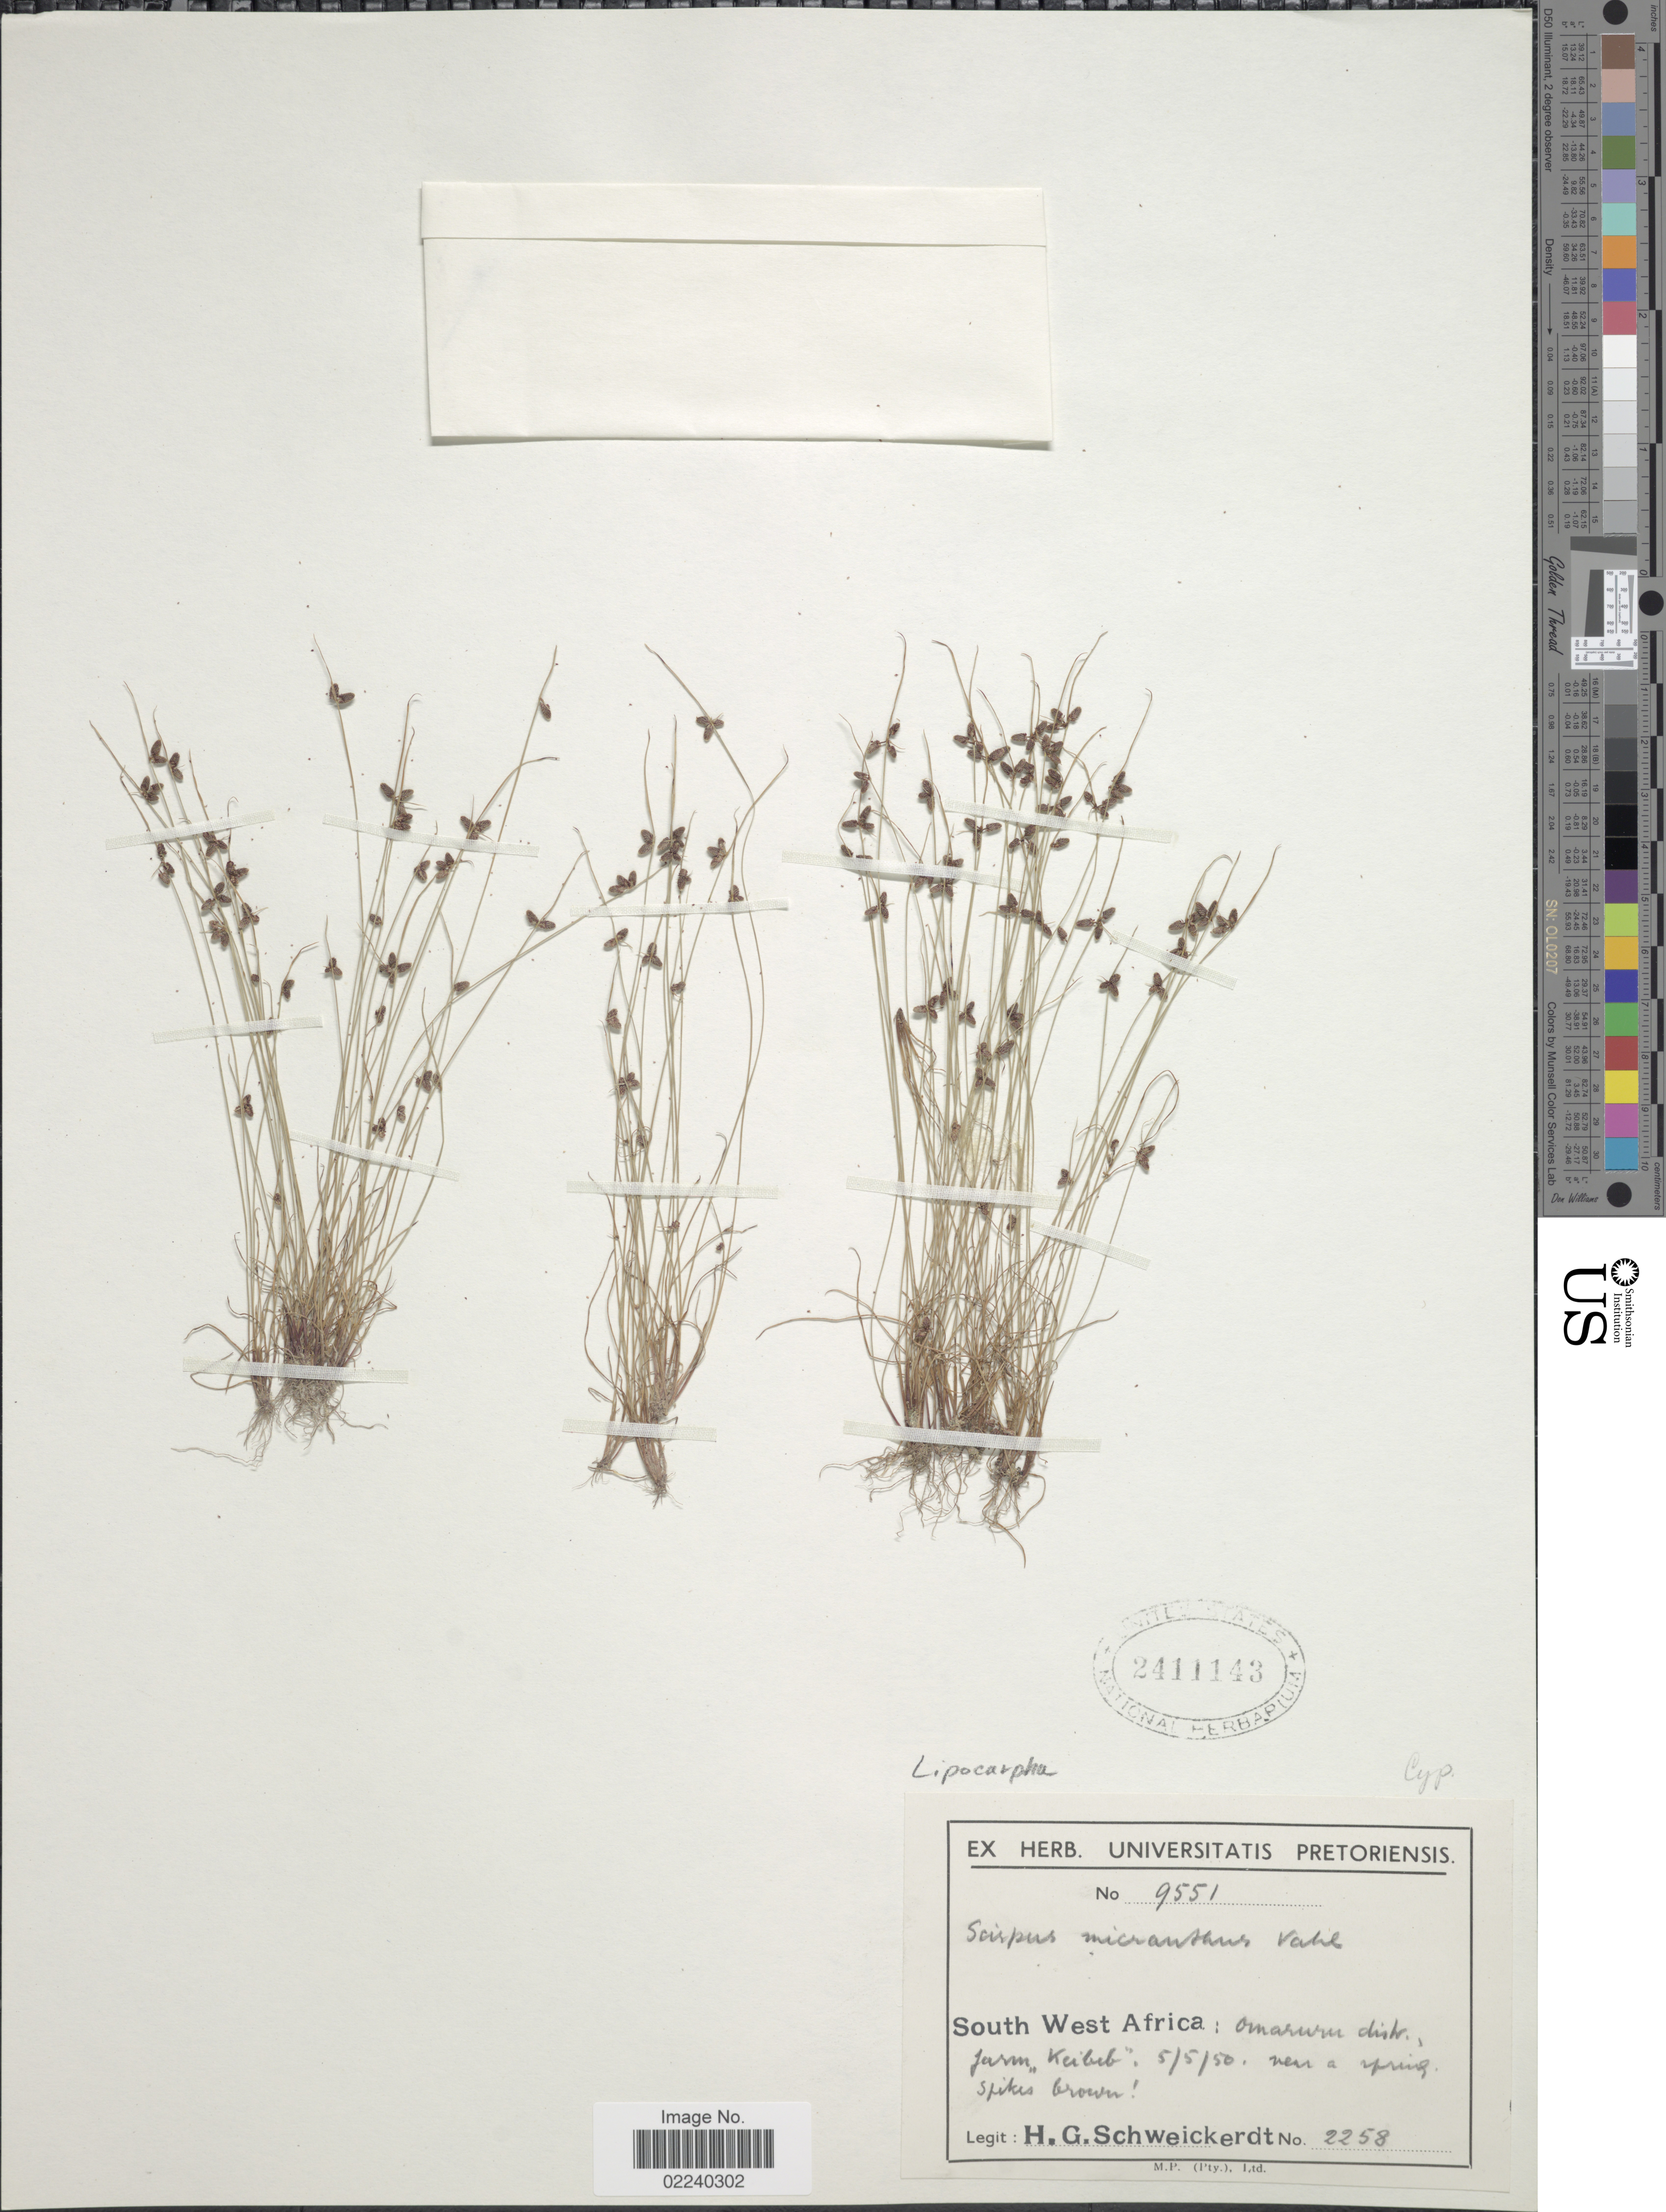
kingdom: Plantae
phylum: Tracheophyta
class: Liliopsida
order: Poales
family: Cyperaceae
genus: Cyperus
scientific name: Cyperus subsquarrosus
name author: (Muhl.) Bauters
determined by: Strong, M. T., (US), Smithsonian Institution - National Museum of Natural History (UNITED STATES)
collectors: H. Schweickerdt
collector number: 2258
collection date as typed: Transcribed d/m/y: 5/5/50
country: Namibia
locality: South West Africa: Omaruru Distr, farm Keibeb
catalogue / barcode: US 2411143